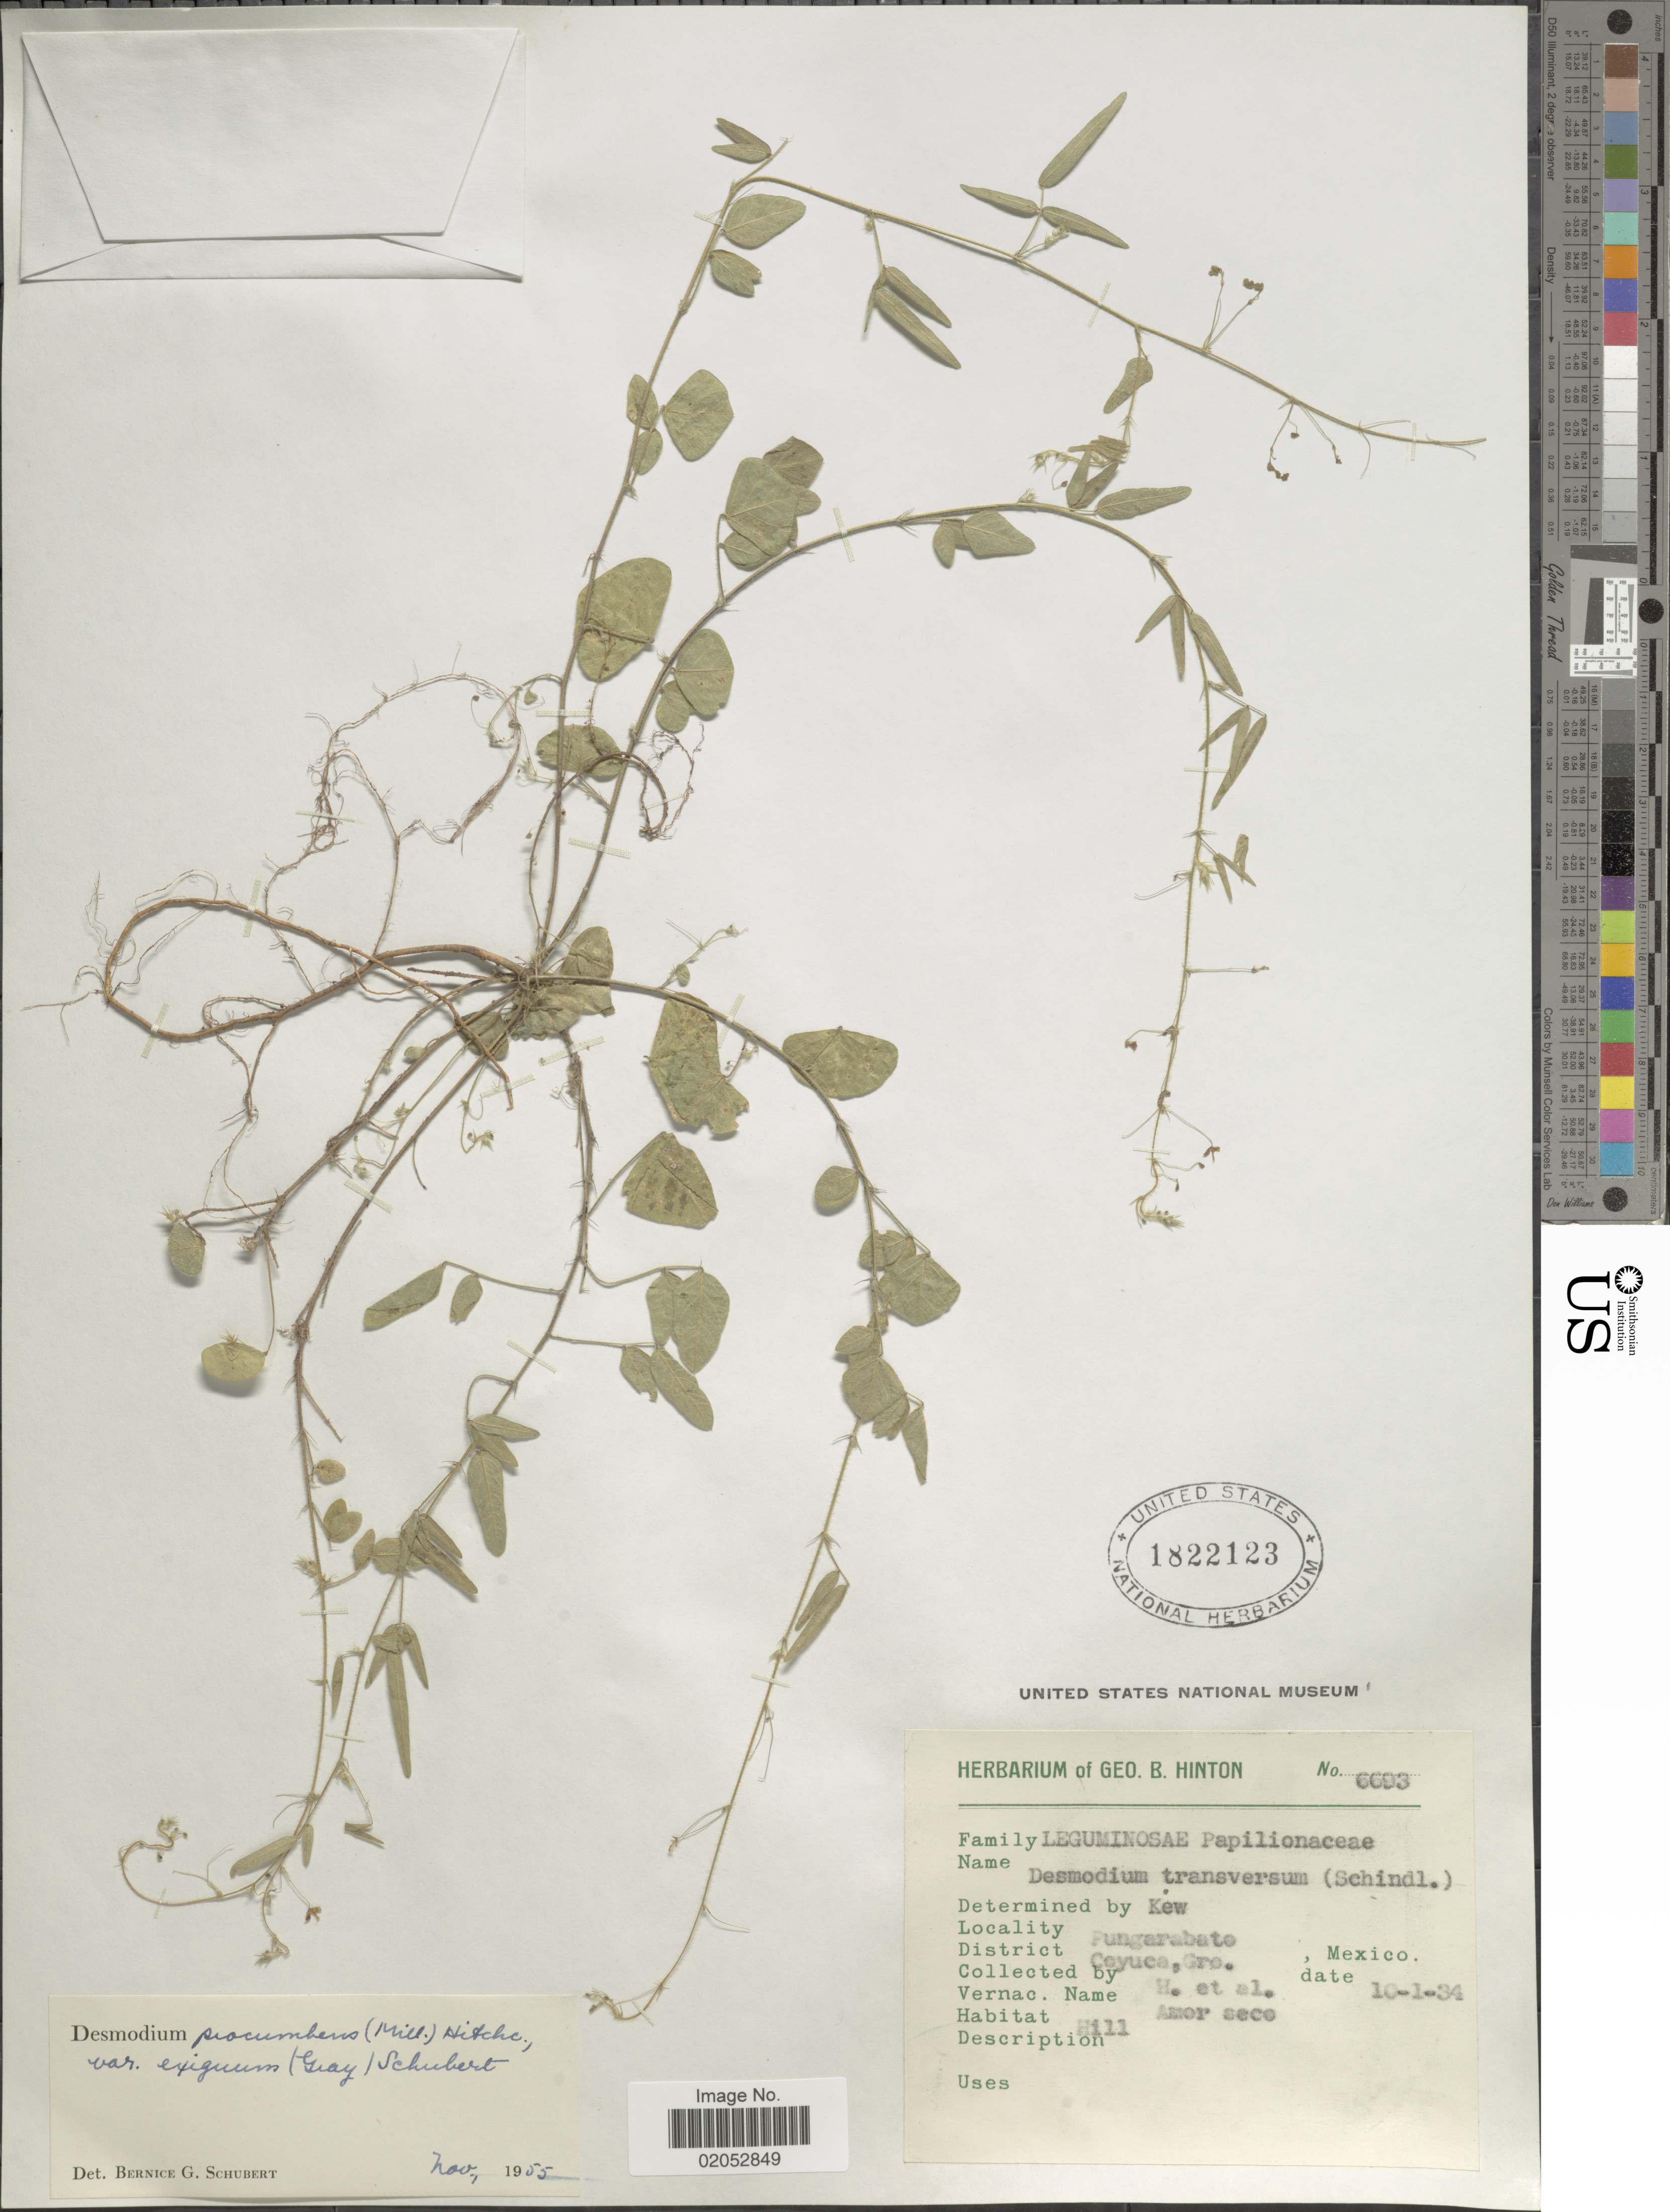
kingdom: Plantae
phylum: Tracheophyta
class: Magnoliopsida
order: Fabales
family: Fabaceae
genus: Desmodium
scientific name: Desmodium procumbens var. exiguum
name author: (A. Gray) B.G. Schub.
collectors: G. B. Hinton & et al.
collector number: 6693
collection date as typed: Transcribed d/m/y: 1/10/34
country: Mexico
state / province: Guerrero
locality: Pungarabato, District Coyuca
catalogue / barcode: US 1822123